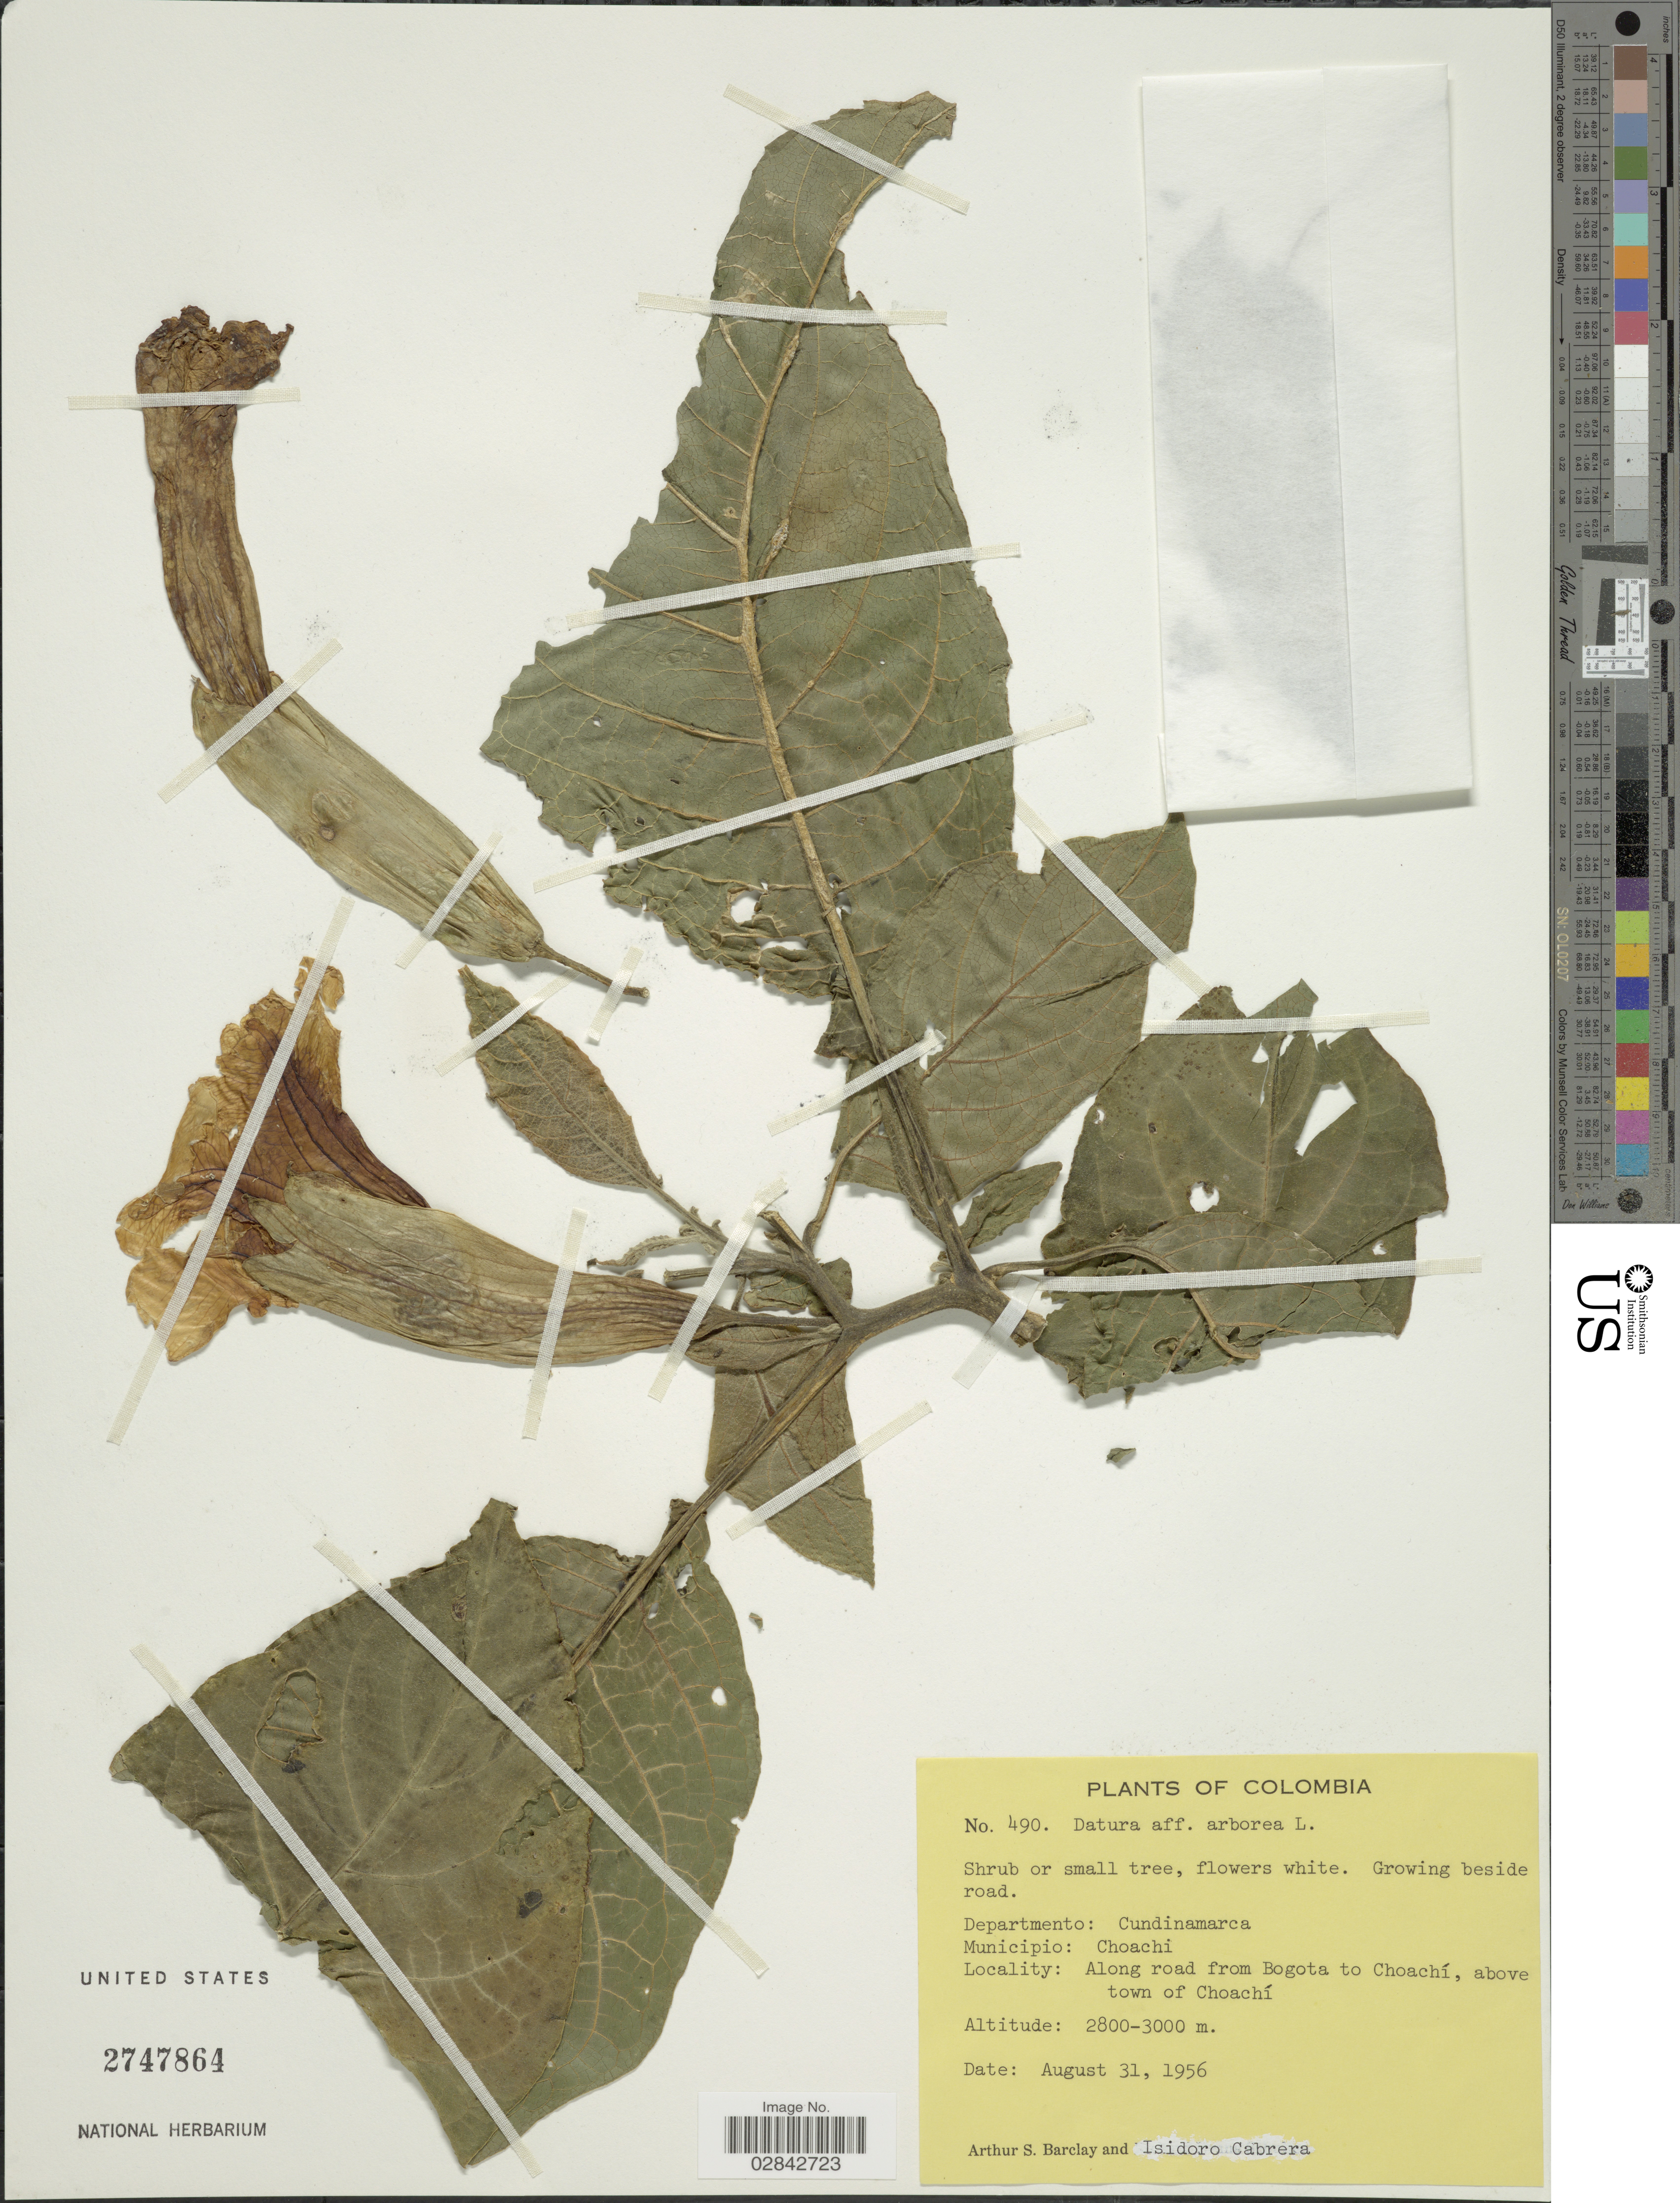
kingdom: Plantae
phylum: Tracheophyta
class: Magnoliopsida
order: Solanales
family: Solanaceae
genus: Brugmansia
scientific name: Brugmansia arborea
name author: (L.) Lagerh.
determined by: (US) Smithsonian Institution - National Museum of Natural History - Department of Botany (UNITED STATES)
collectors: A. S. Barclay & I. Cabrera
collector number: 490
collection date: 1956-08-31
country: Colombia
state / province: Cundinamarca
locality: Departmento: Cundinamarca. Municipio: Choachi. Along road from Bogota to Choachí, above town of Choachí.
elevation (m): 2800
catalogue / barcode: US 2747864